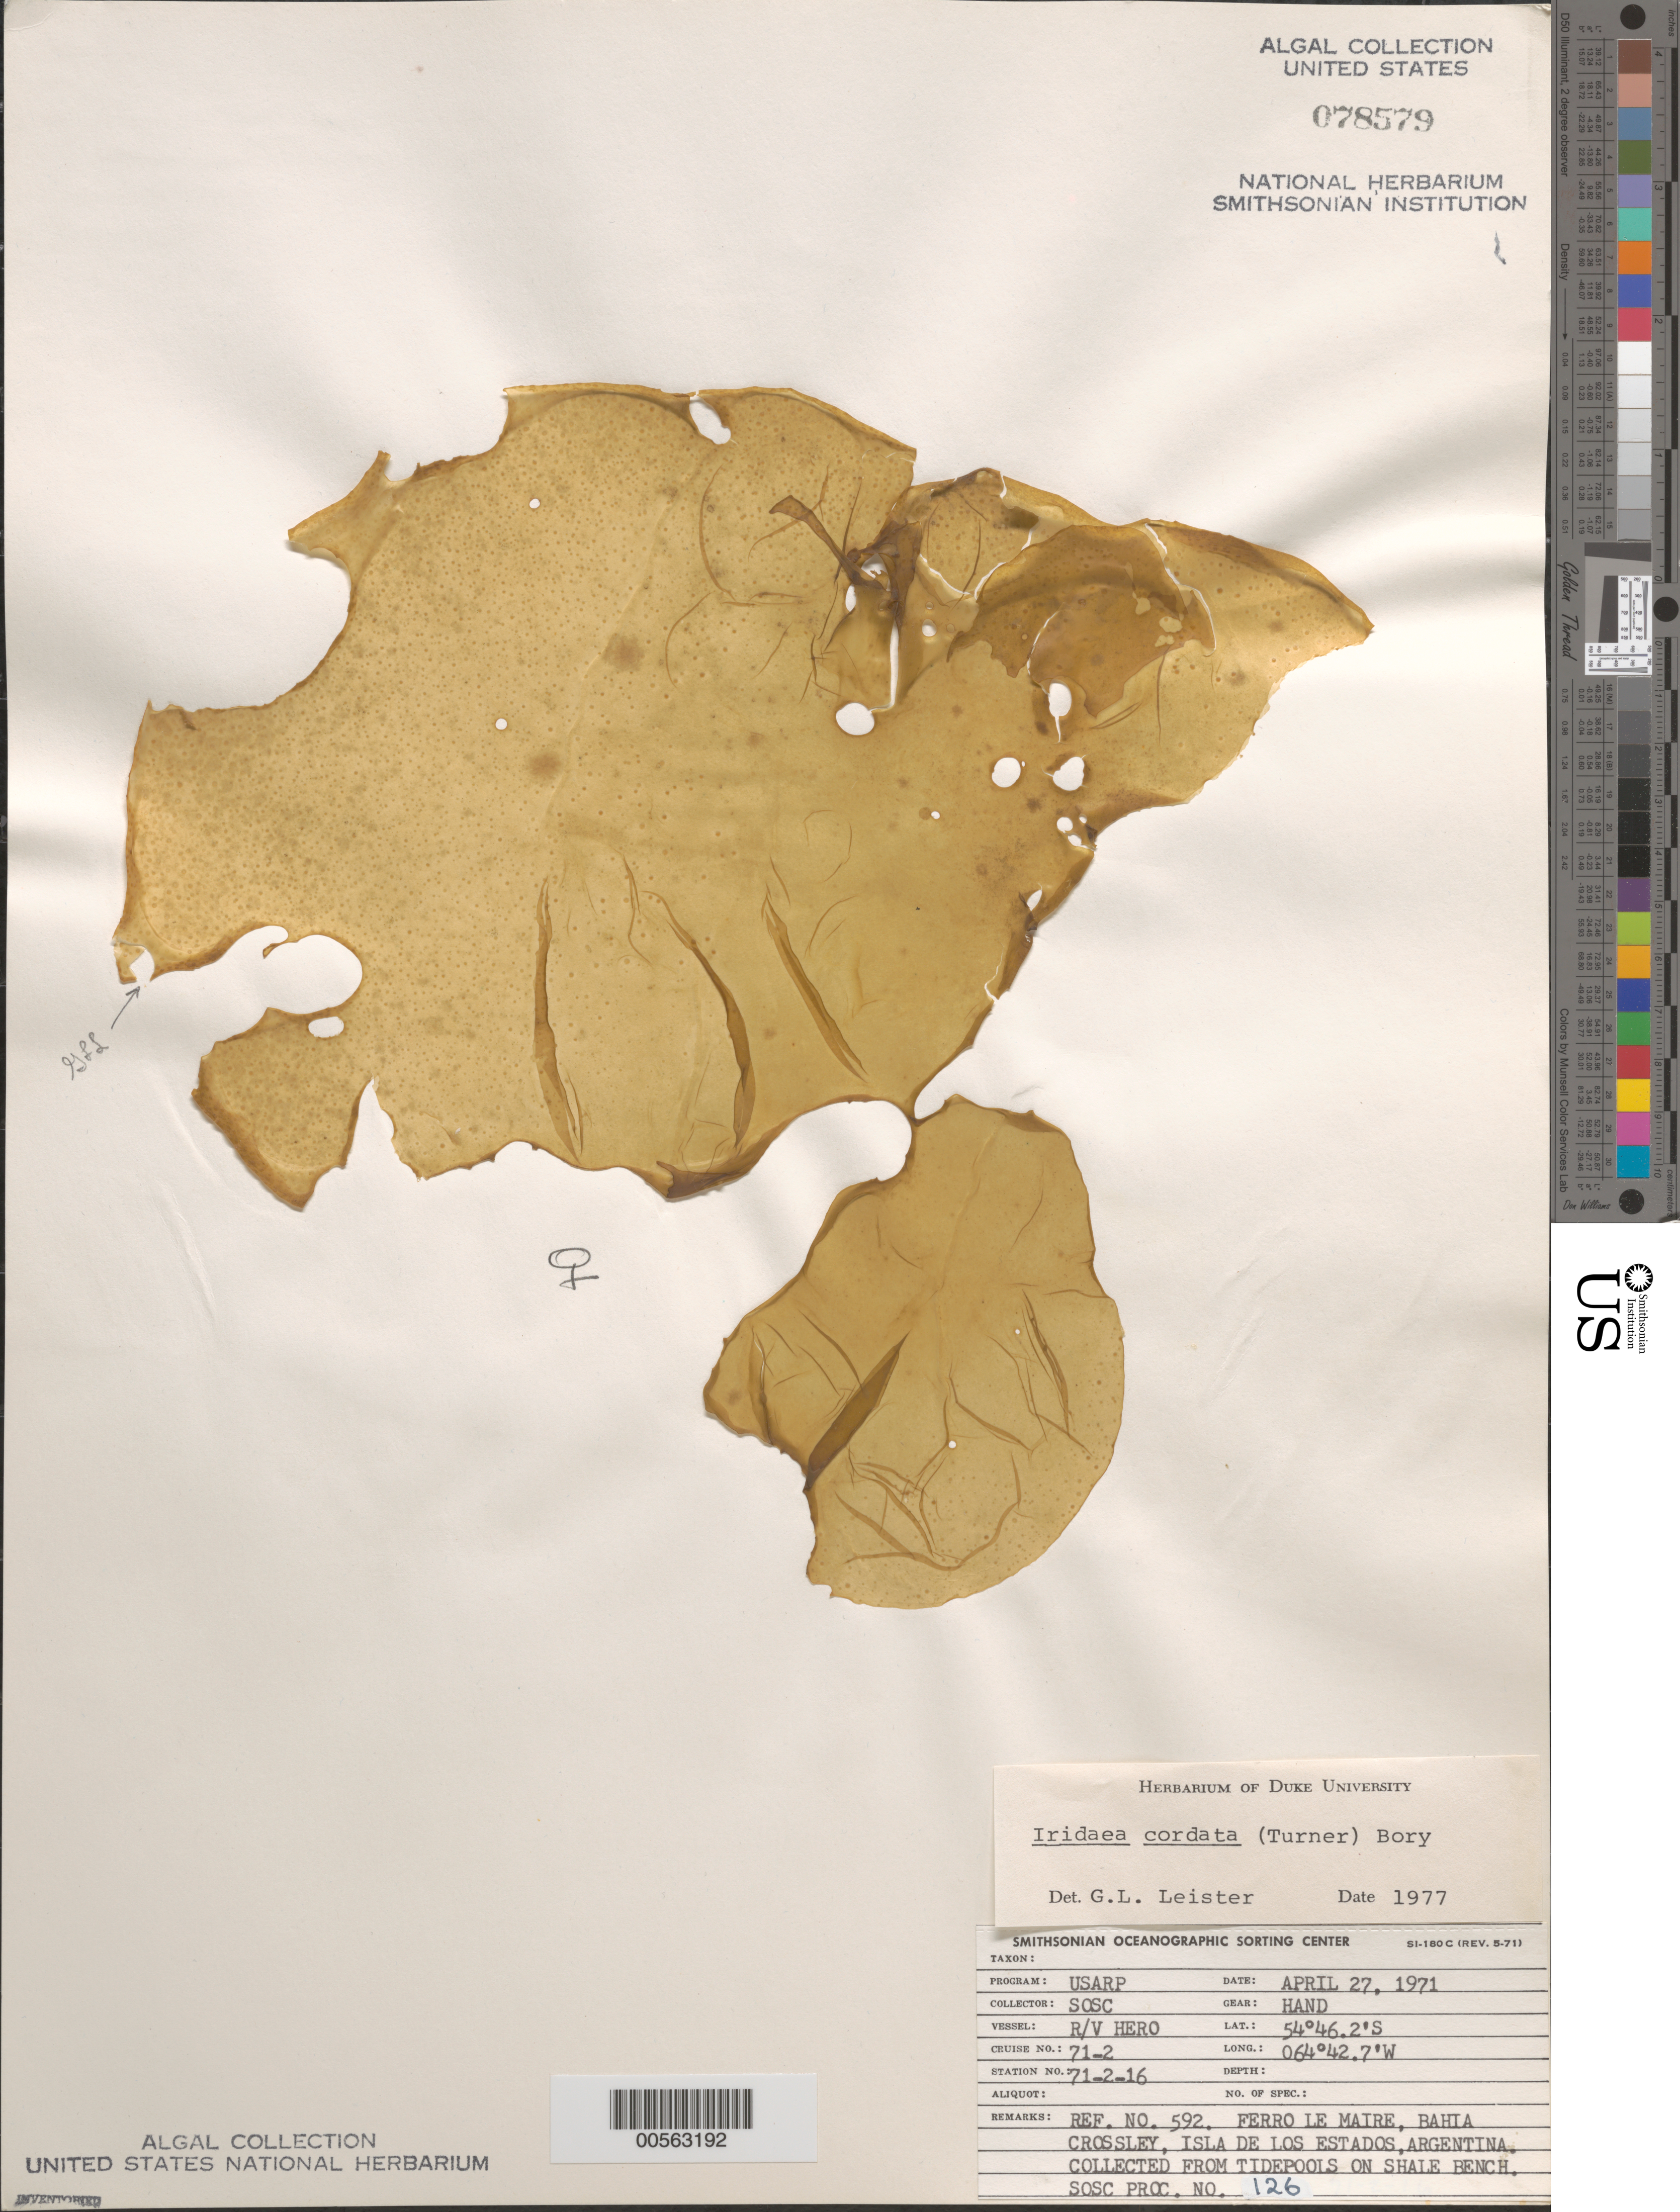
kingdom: Plantae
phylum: Rhodophyta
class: Florideophyceae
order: Gigartinales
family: Gigartinaceae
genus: Iridaea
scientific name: Iridaea cordata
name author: (Turner) Bory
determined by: Leister, G. L.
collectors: SOSC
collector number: Station 71-2-16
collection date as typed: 27 Apr 1971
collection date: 1971-04-27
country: Argentina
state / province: Tierra del Fuego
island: Isla de los Estados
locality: Ferro le Maire, Bahia Crossley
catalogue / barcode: US 78579